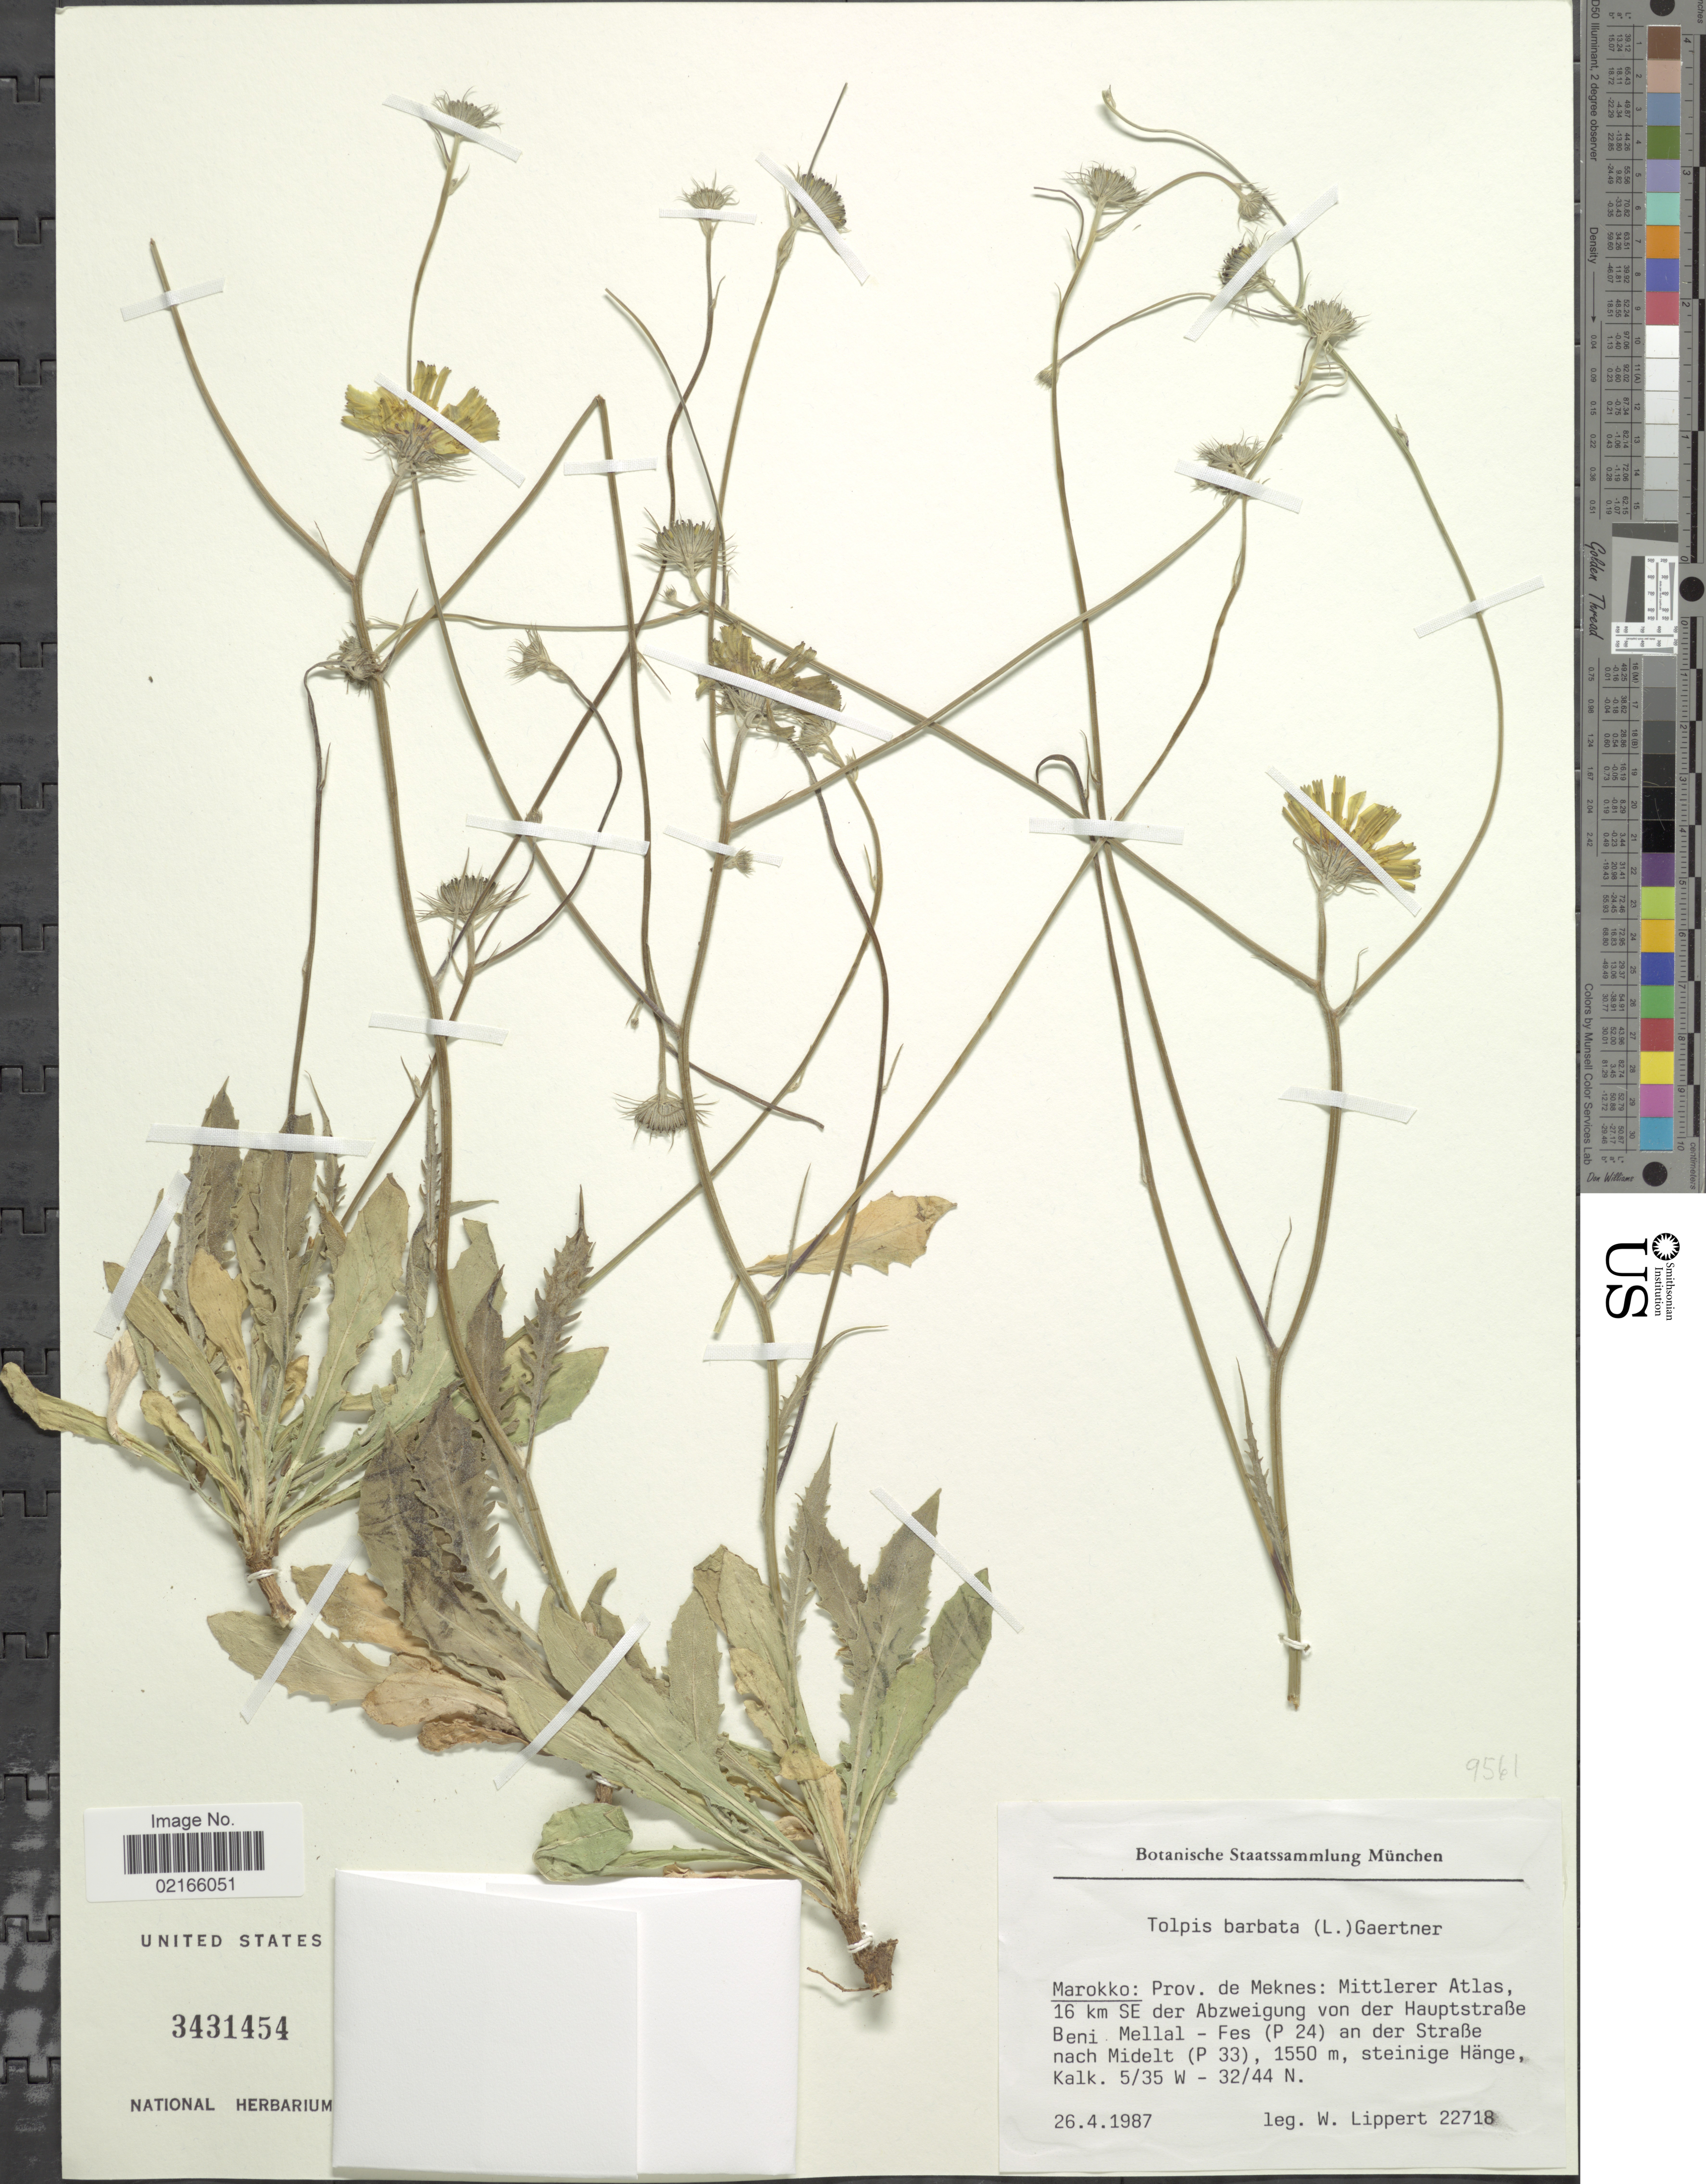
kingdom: Plantae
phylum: Tracheophyta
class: Magnoliopsida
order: Asterales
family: Asteraceae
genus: Tolpis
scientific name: Tolpis barbata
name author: (L.) Gaertn.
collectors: W. Lippert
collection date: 1987-04-26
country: Morocco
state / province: Meknès-Tafilalet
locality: Prov. de Meknes: Mittlerer Atlas, 16 km SE der Avzeuwgung von der Haupstrape nach Midelt (P33), steinige Häne Kalk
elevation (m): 1550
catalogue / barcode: US 3431454